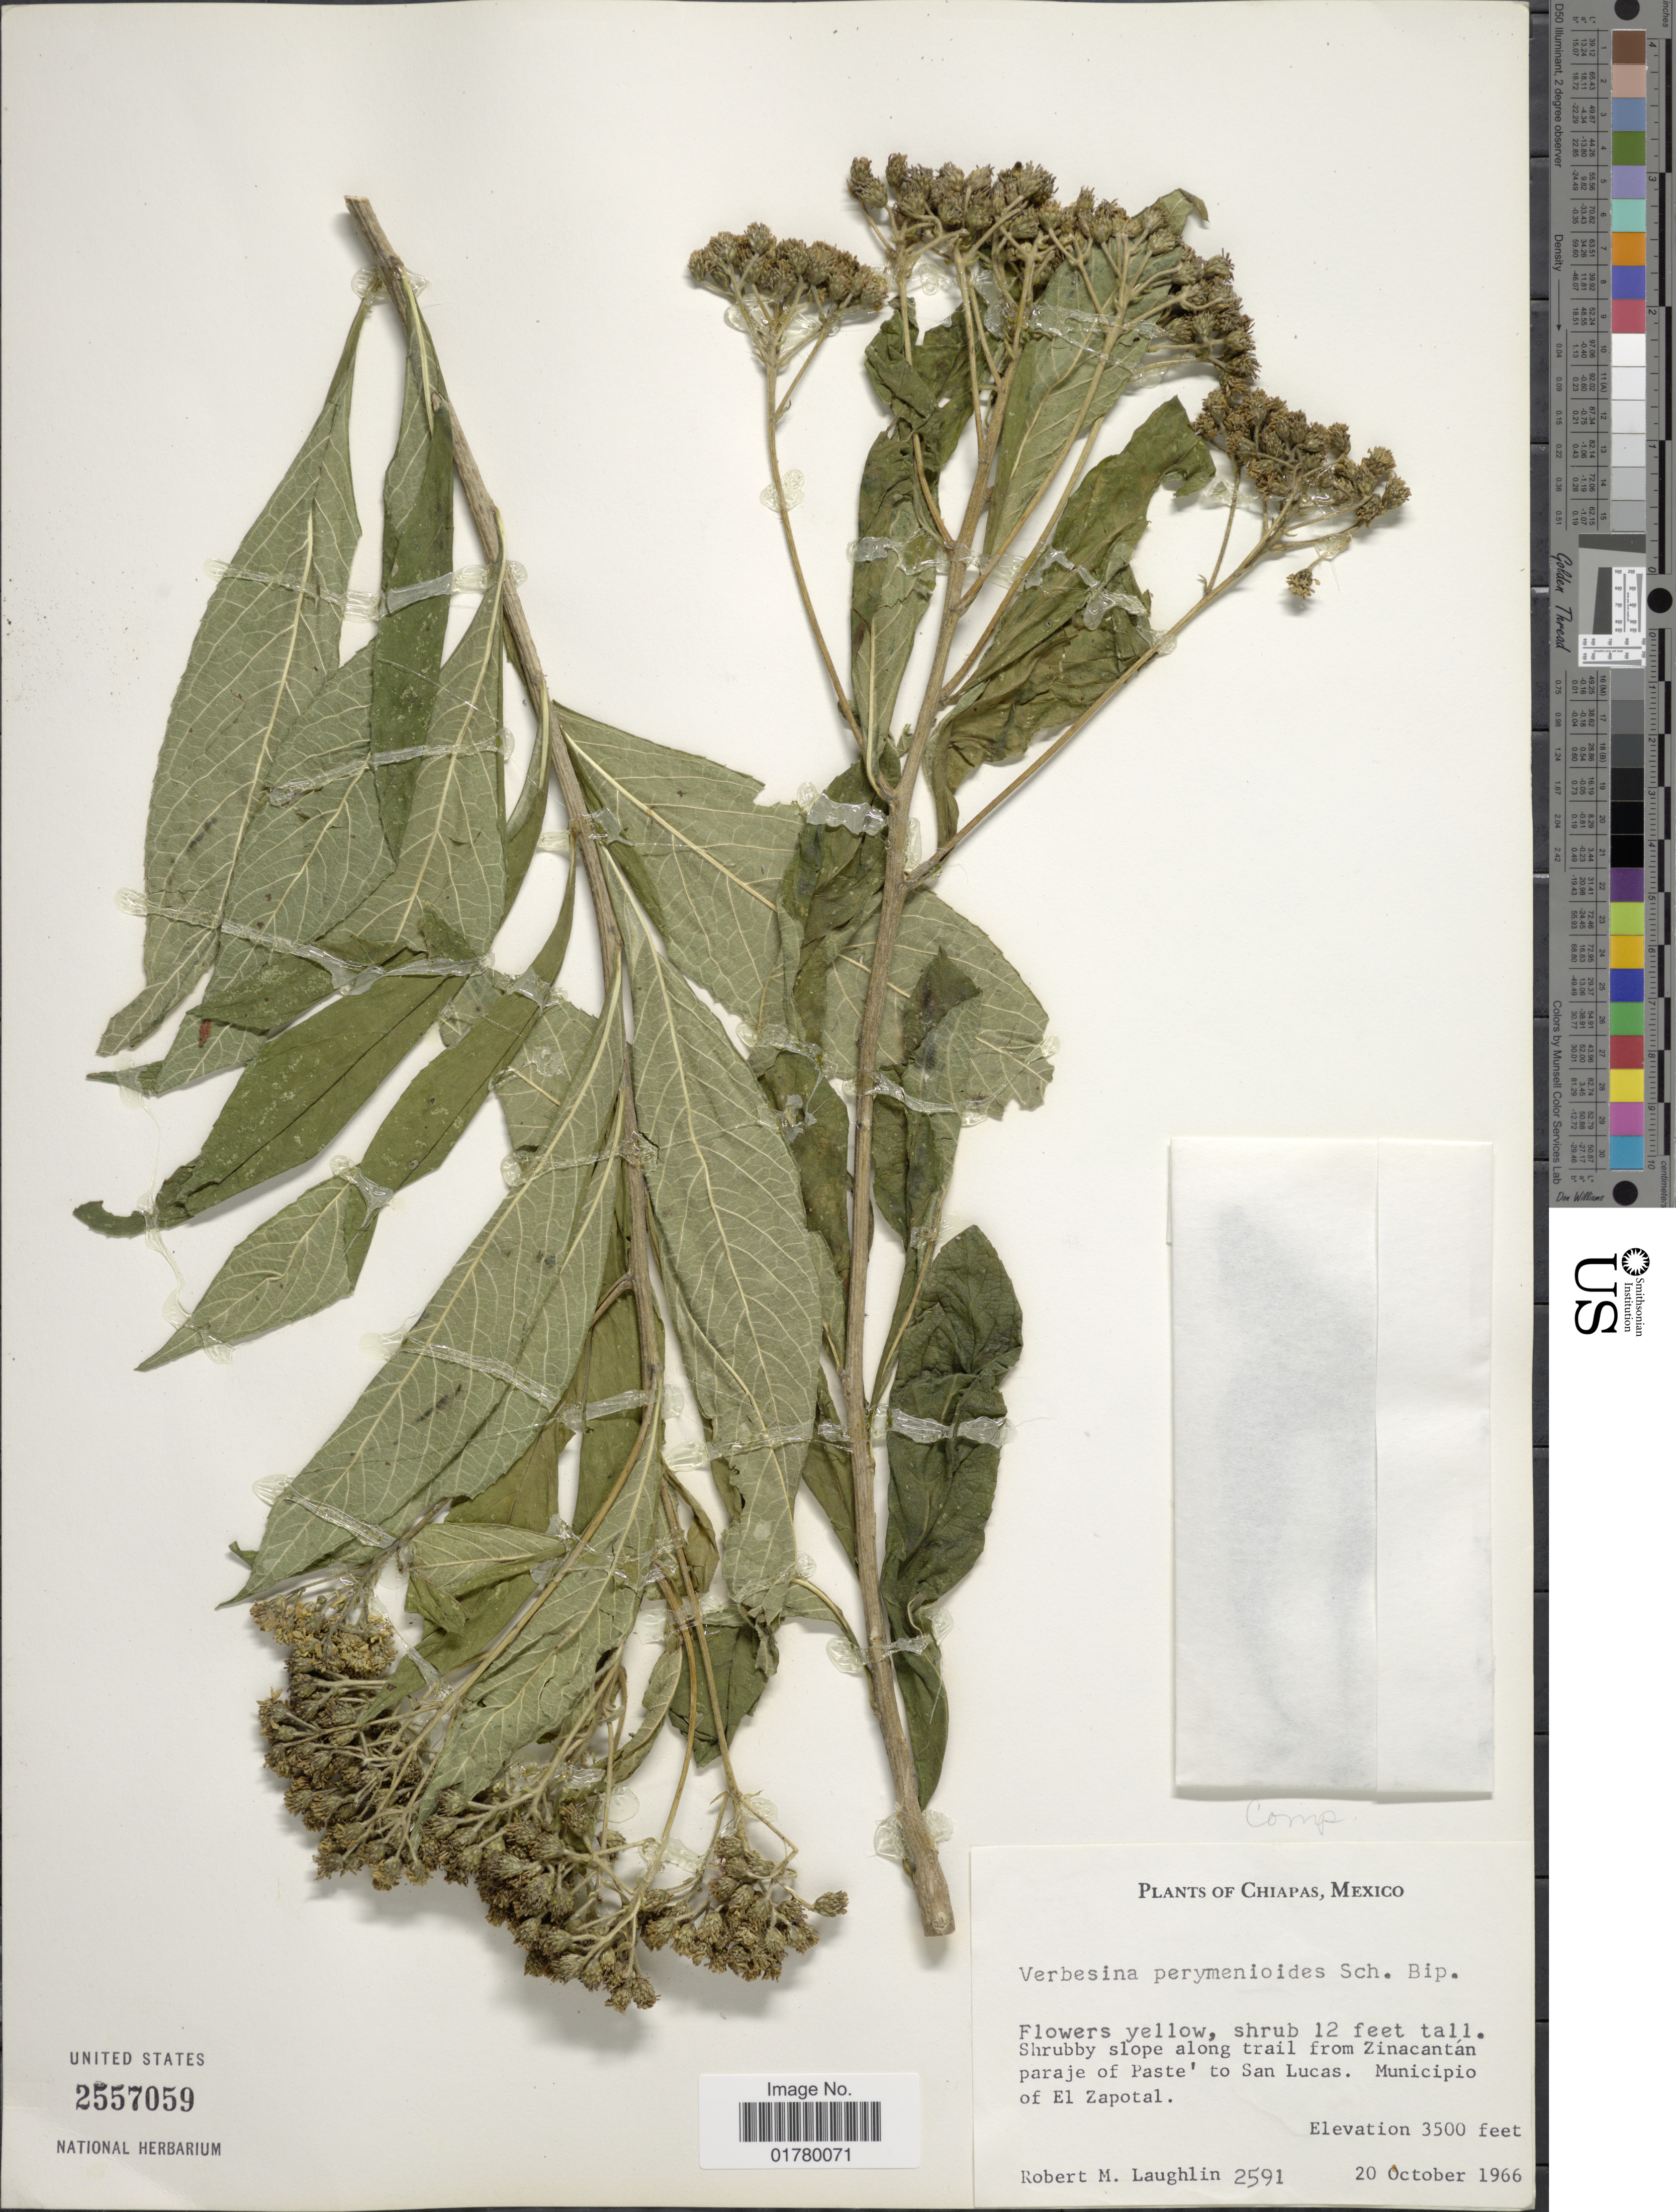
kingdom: Plantae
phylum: Tracheophyta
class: Magnoliopsida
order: Asterales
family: Asteraceae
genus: Verbesina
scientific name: Verbesina perymenioides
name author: Sch. Bip. ex Klatt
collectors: R. M. Laughlin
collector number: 2591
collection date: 1966-10-20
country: Mexico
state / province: Chiapas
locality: Shrubby slope along trail from Zinacantán paraje of Paste' to San Lucas, Municipio of El Zapotal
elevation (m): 1067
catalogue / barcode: US 2557059